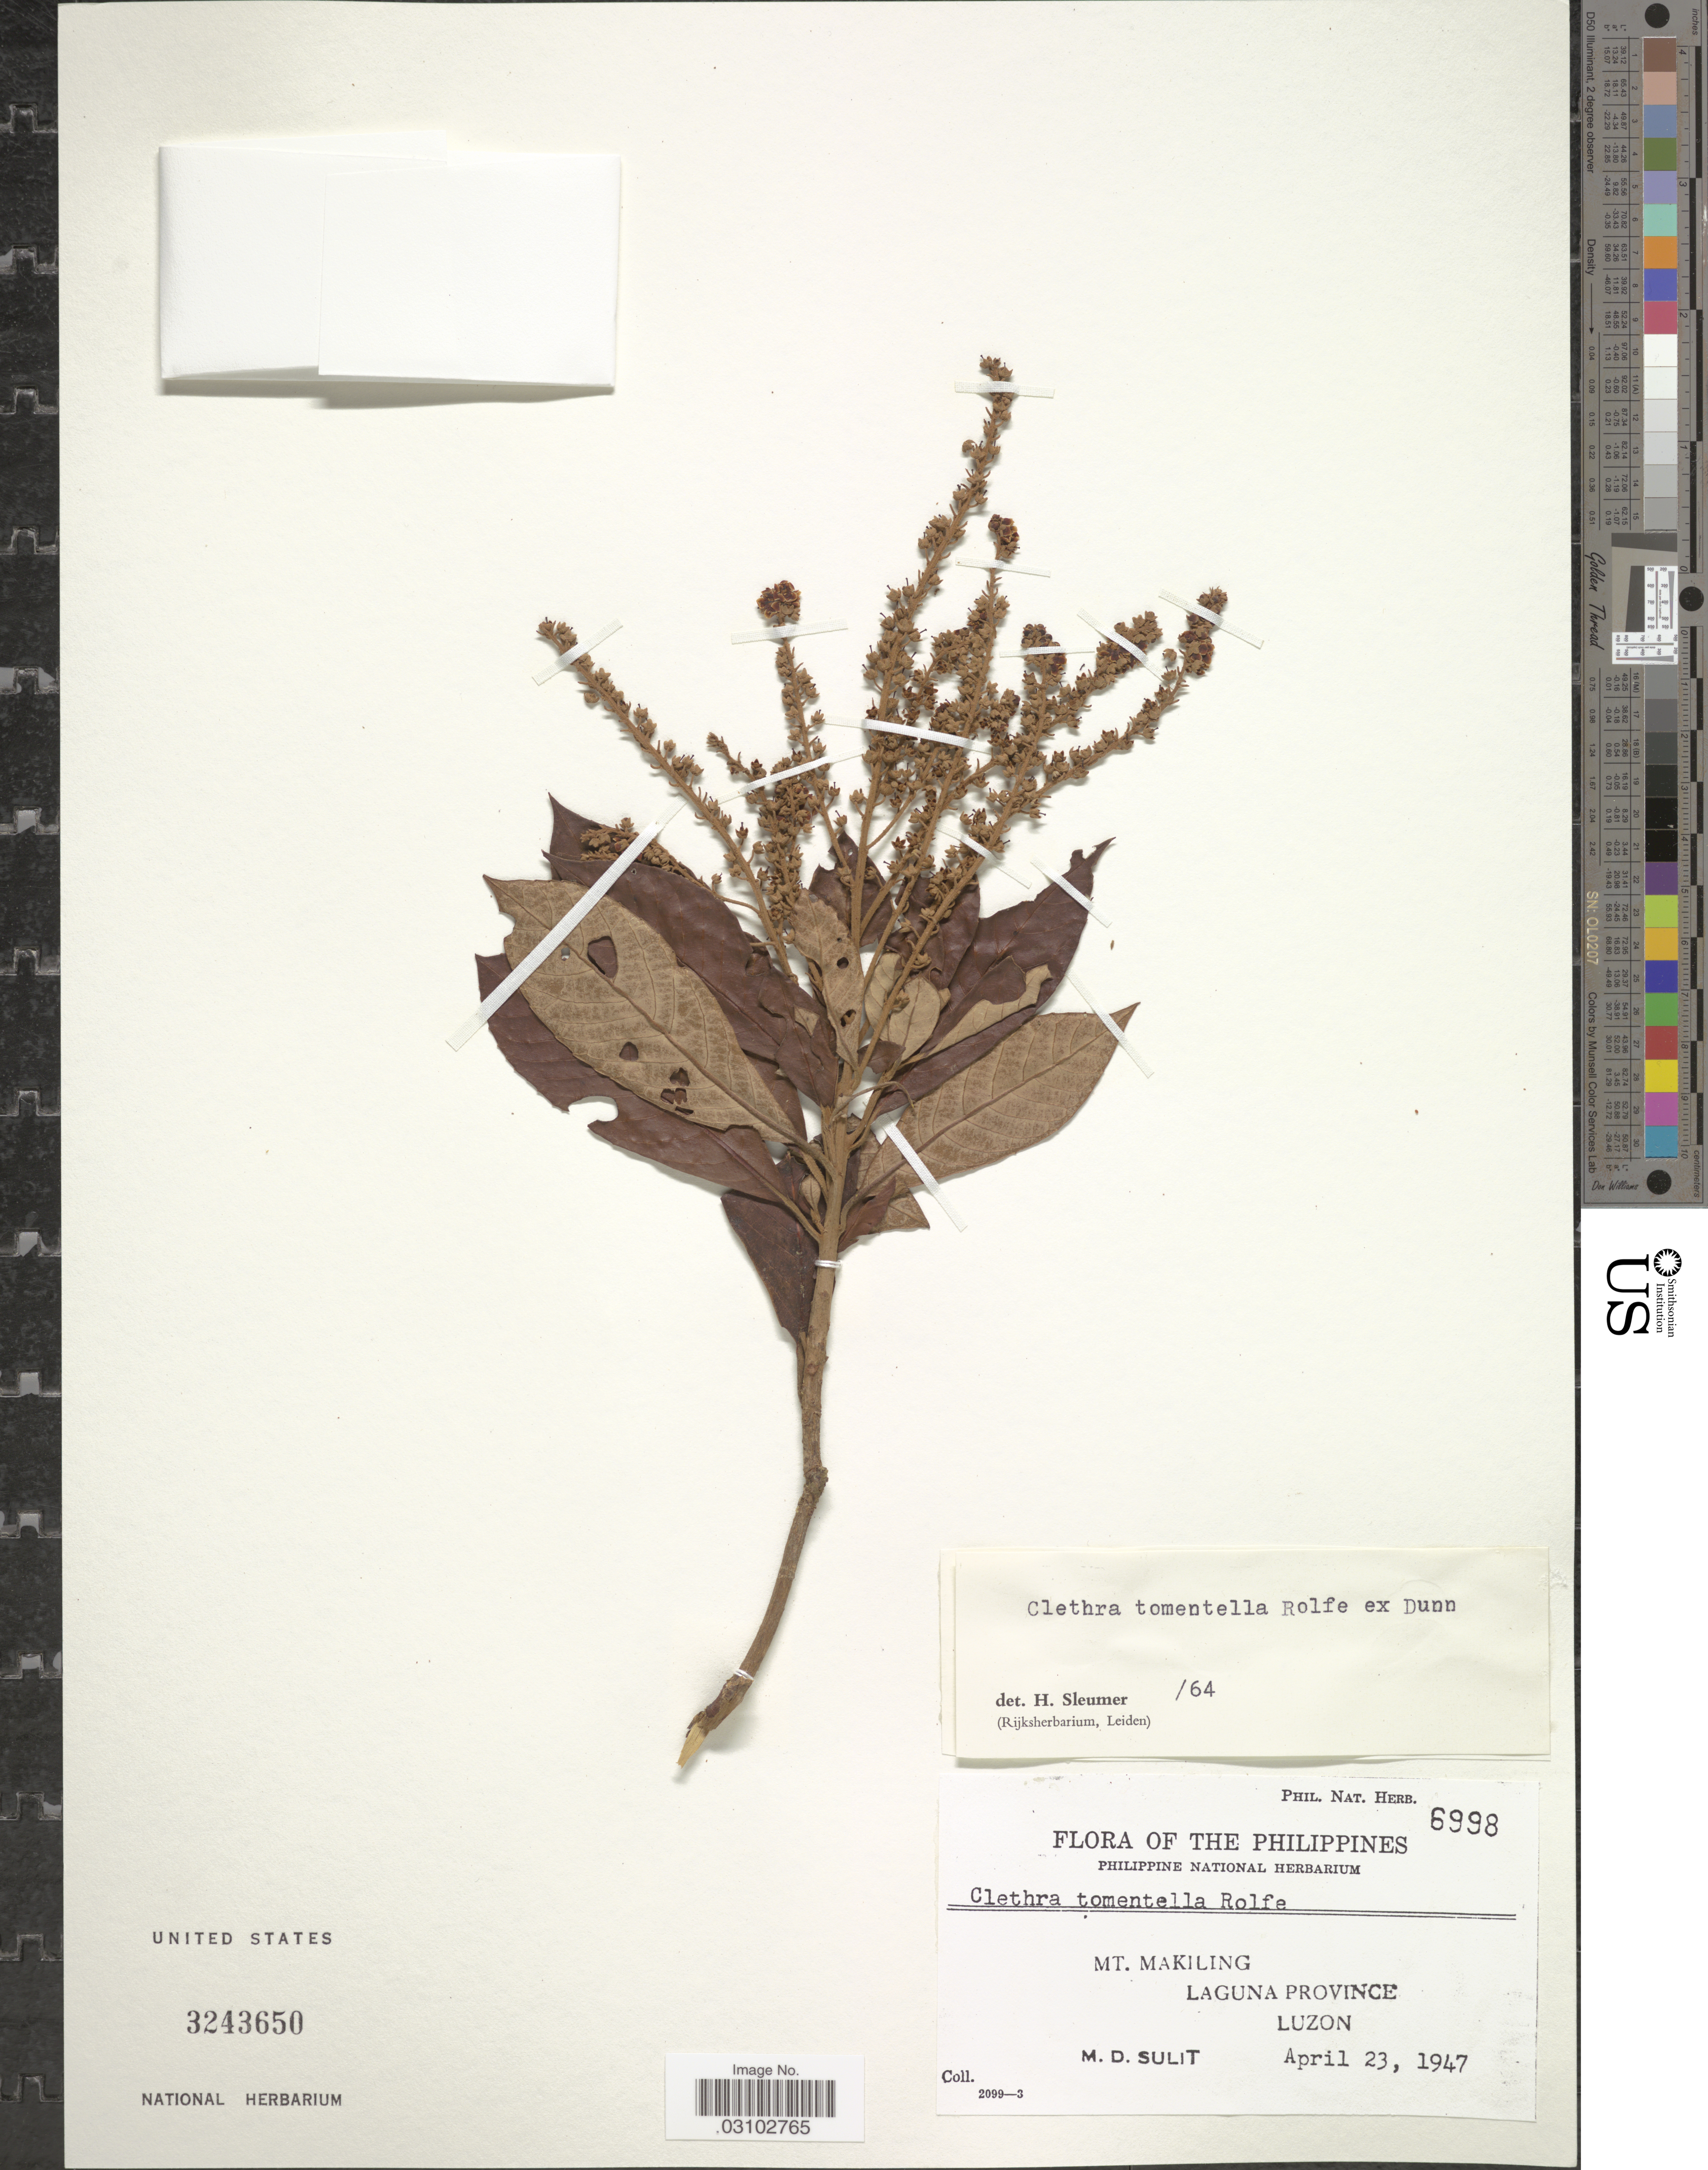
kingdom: Plantae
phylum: Tracheophyta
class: Magnoliopsida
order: Ericales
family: Clethraceae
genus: Clethra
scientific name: Clethra tomentella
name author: Rolfe ex Dunn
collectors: M. Sulit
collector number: Phil. Nat. Herb. 6998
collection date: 1947-04-23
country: Philippines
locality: Mt. Makiling, Laguna Province, Luzon.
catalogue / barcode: US 3243650